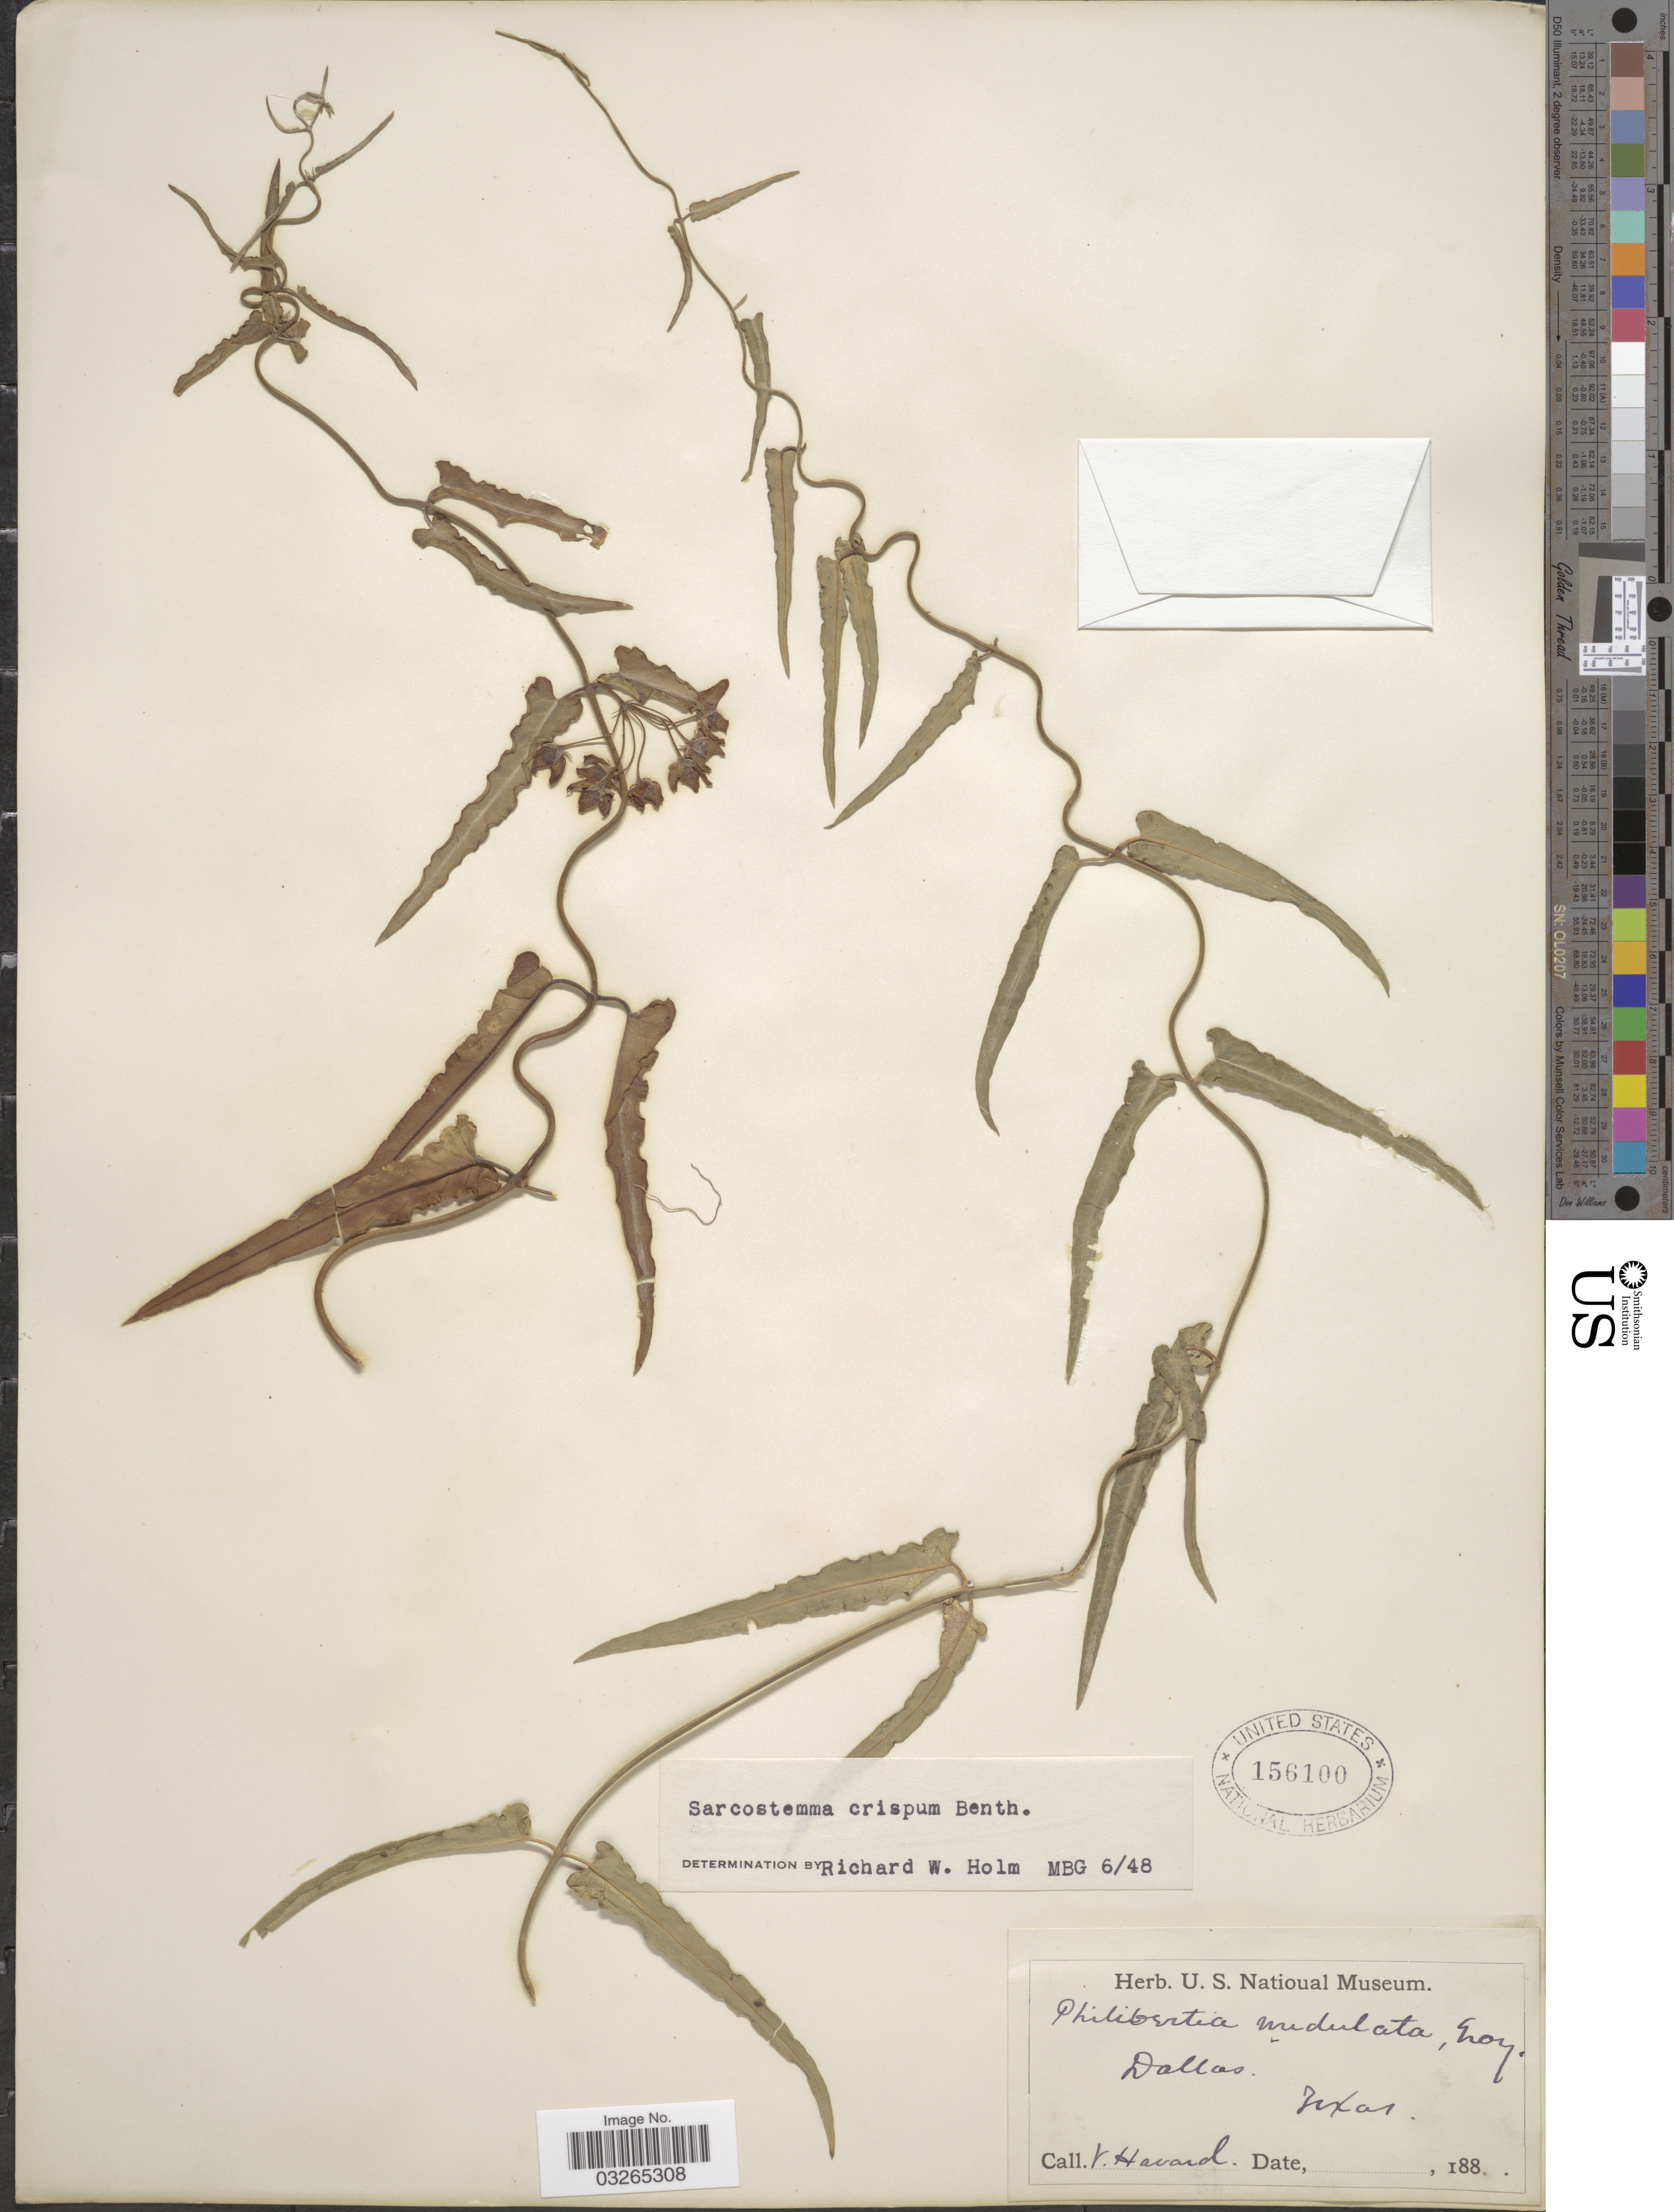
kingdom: Plantae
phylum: Tracheophyta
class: Magnoliopsida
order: Gentianales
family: Apocynaceae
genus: Sarcostemma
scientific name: Sarcostemma crispum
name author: Benth.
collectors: V. Havard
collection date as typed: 188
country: United States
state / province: Texas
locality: Dallas.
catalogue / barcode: US 156100